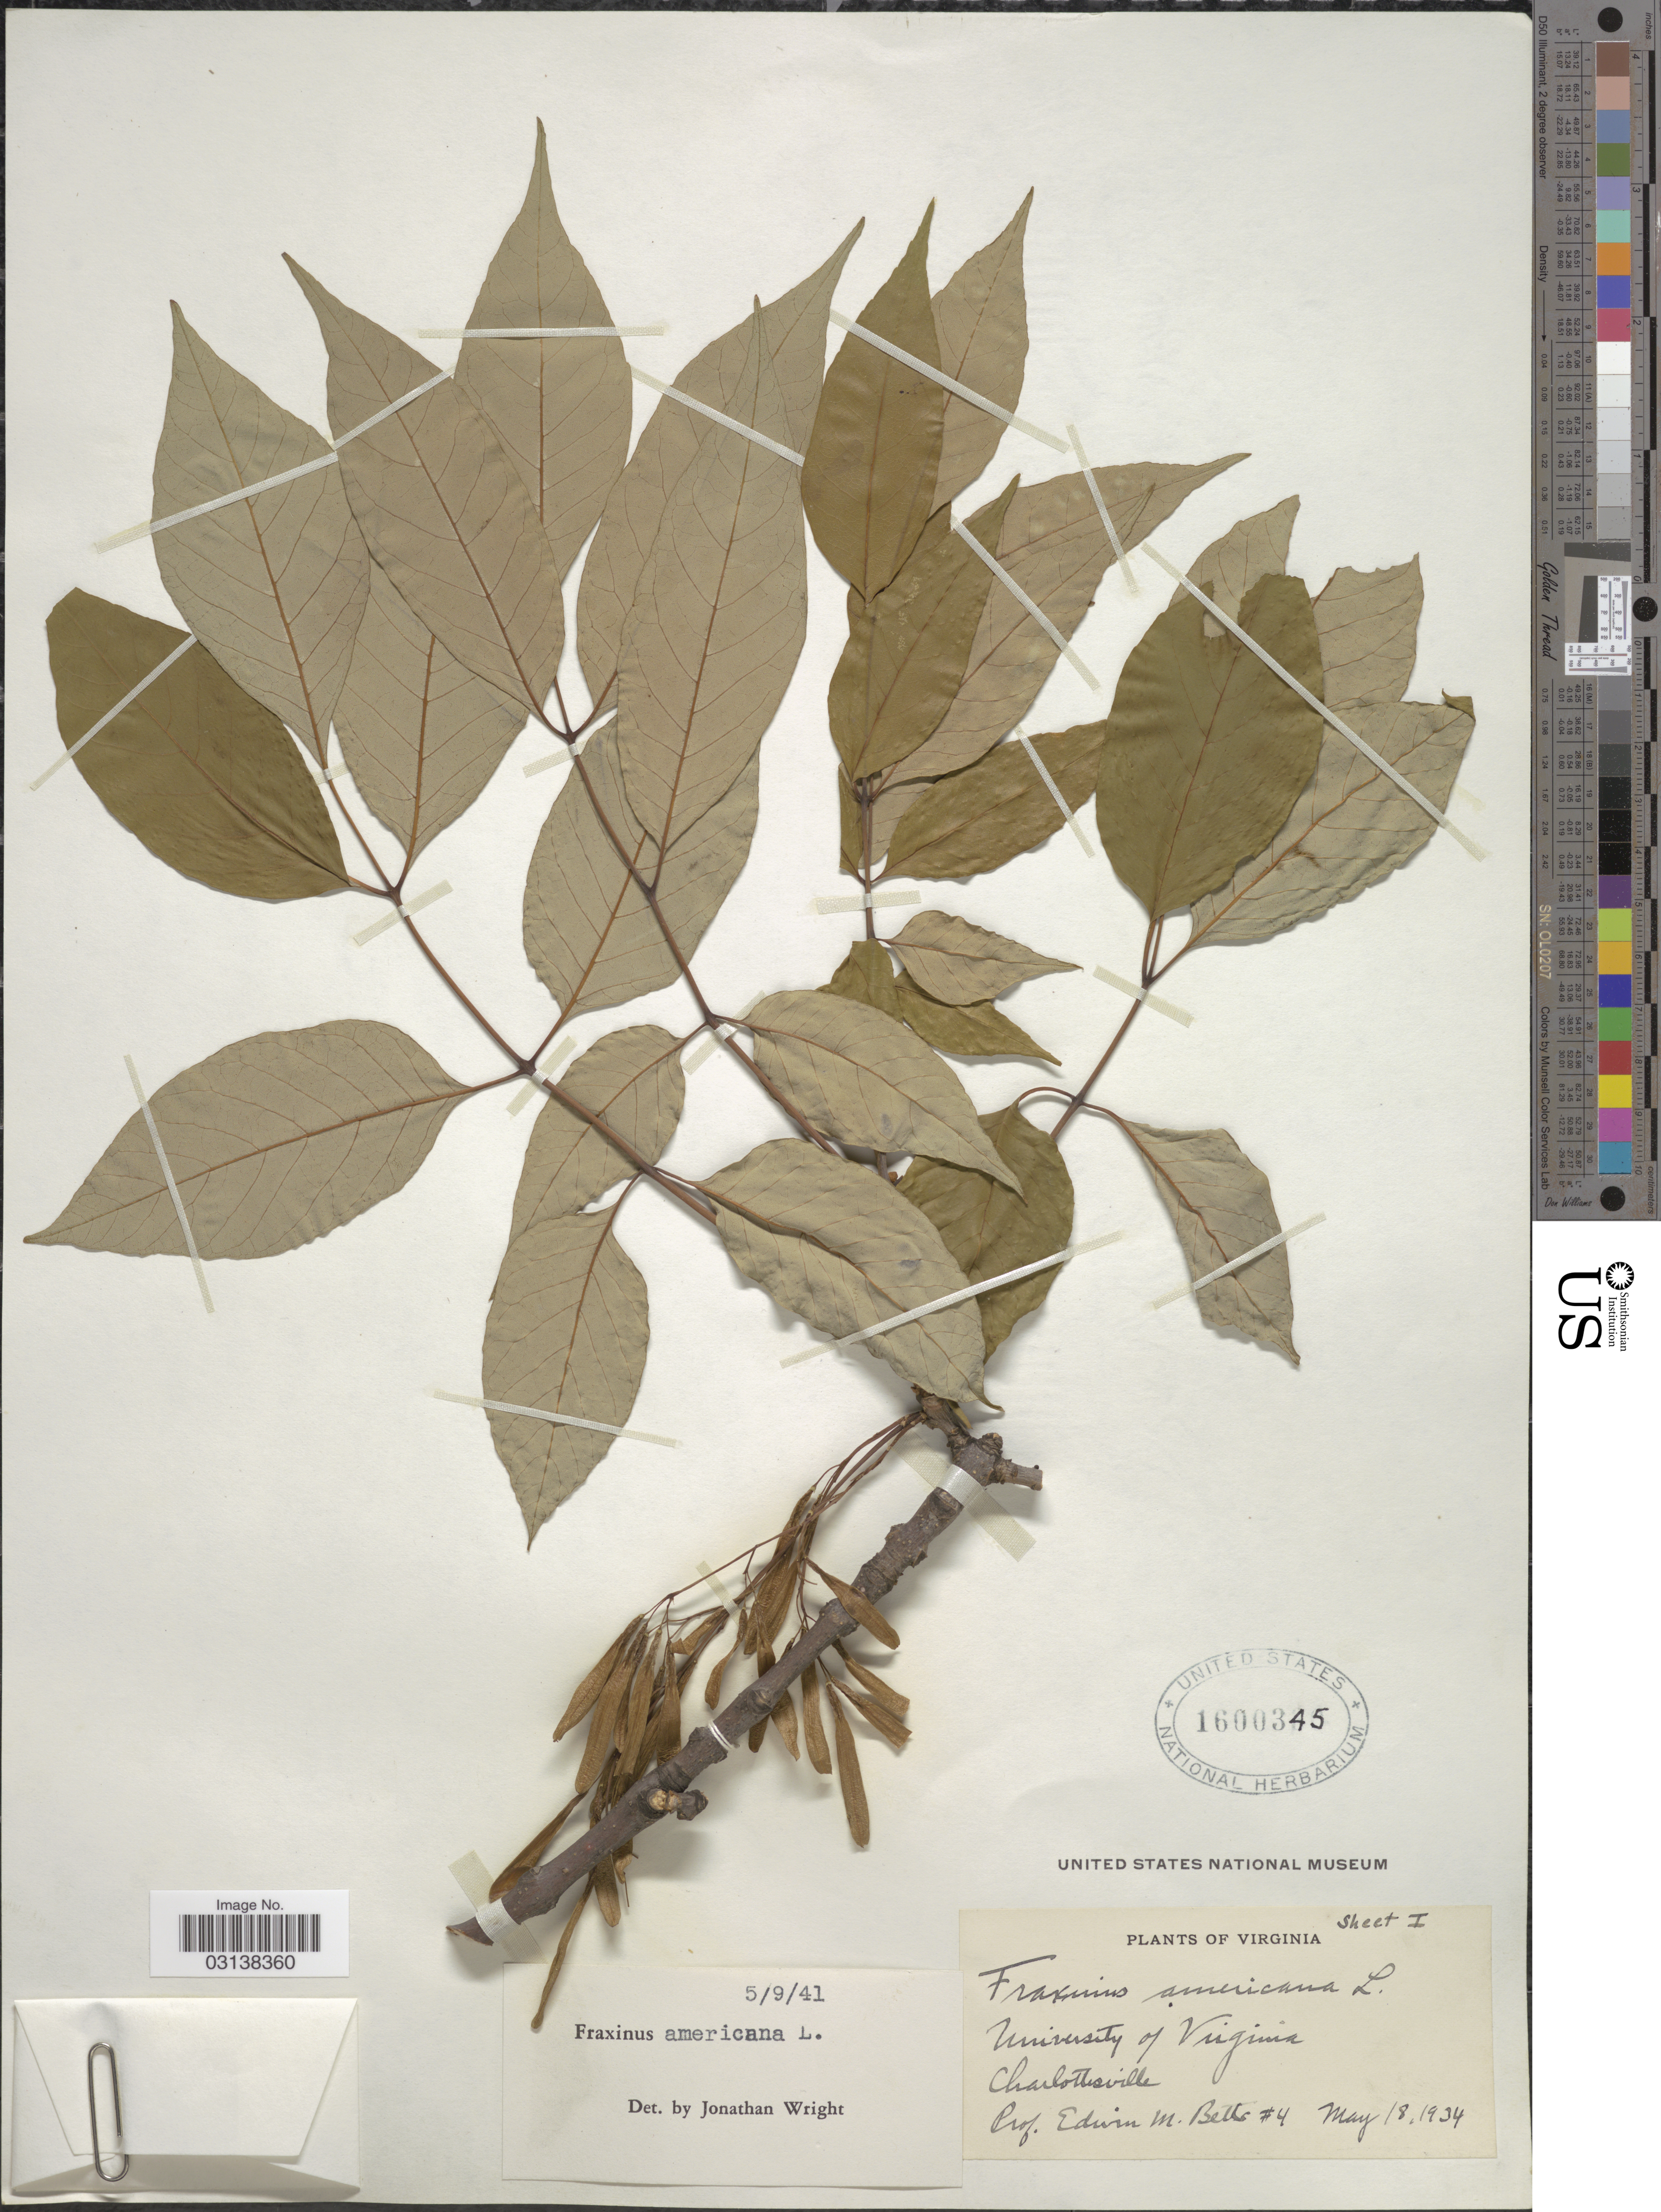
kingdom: Plantae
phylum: Tracheophyta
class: Magnoliopsida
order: Lamiales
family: Oleaceae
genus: Fraxinus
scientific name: Fraxinus americana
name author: L.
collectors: E. Betts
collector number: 4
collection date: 1934-05-18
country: United States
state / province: Virginia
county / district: City of Charlottesville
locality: University of Virginia, Charlottesville.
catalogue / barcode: US 1600345